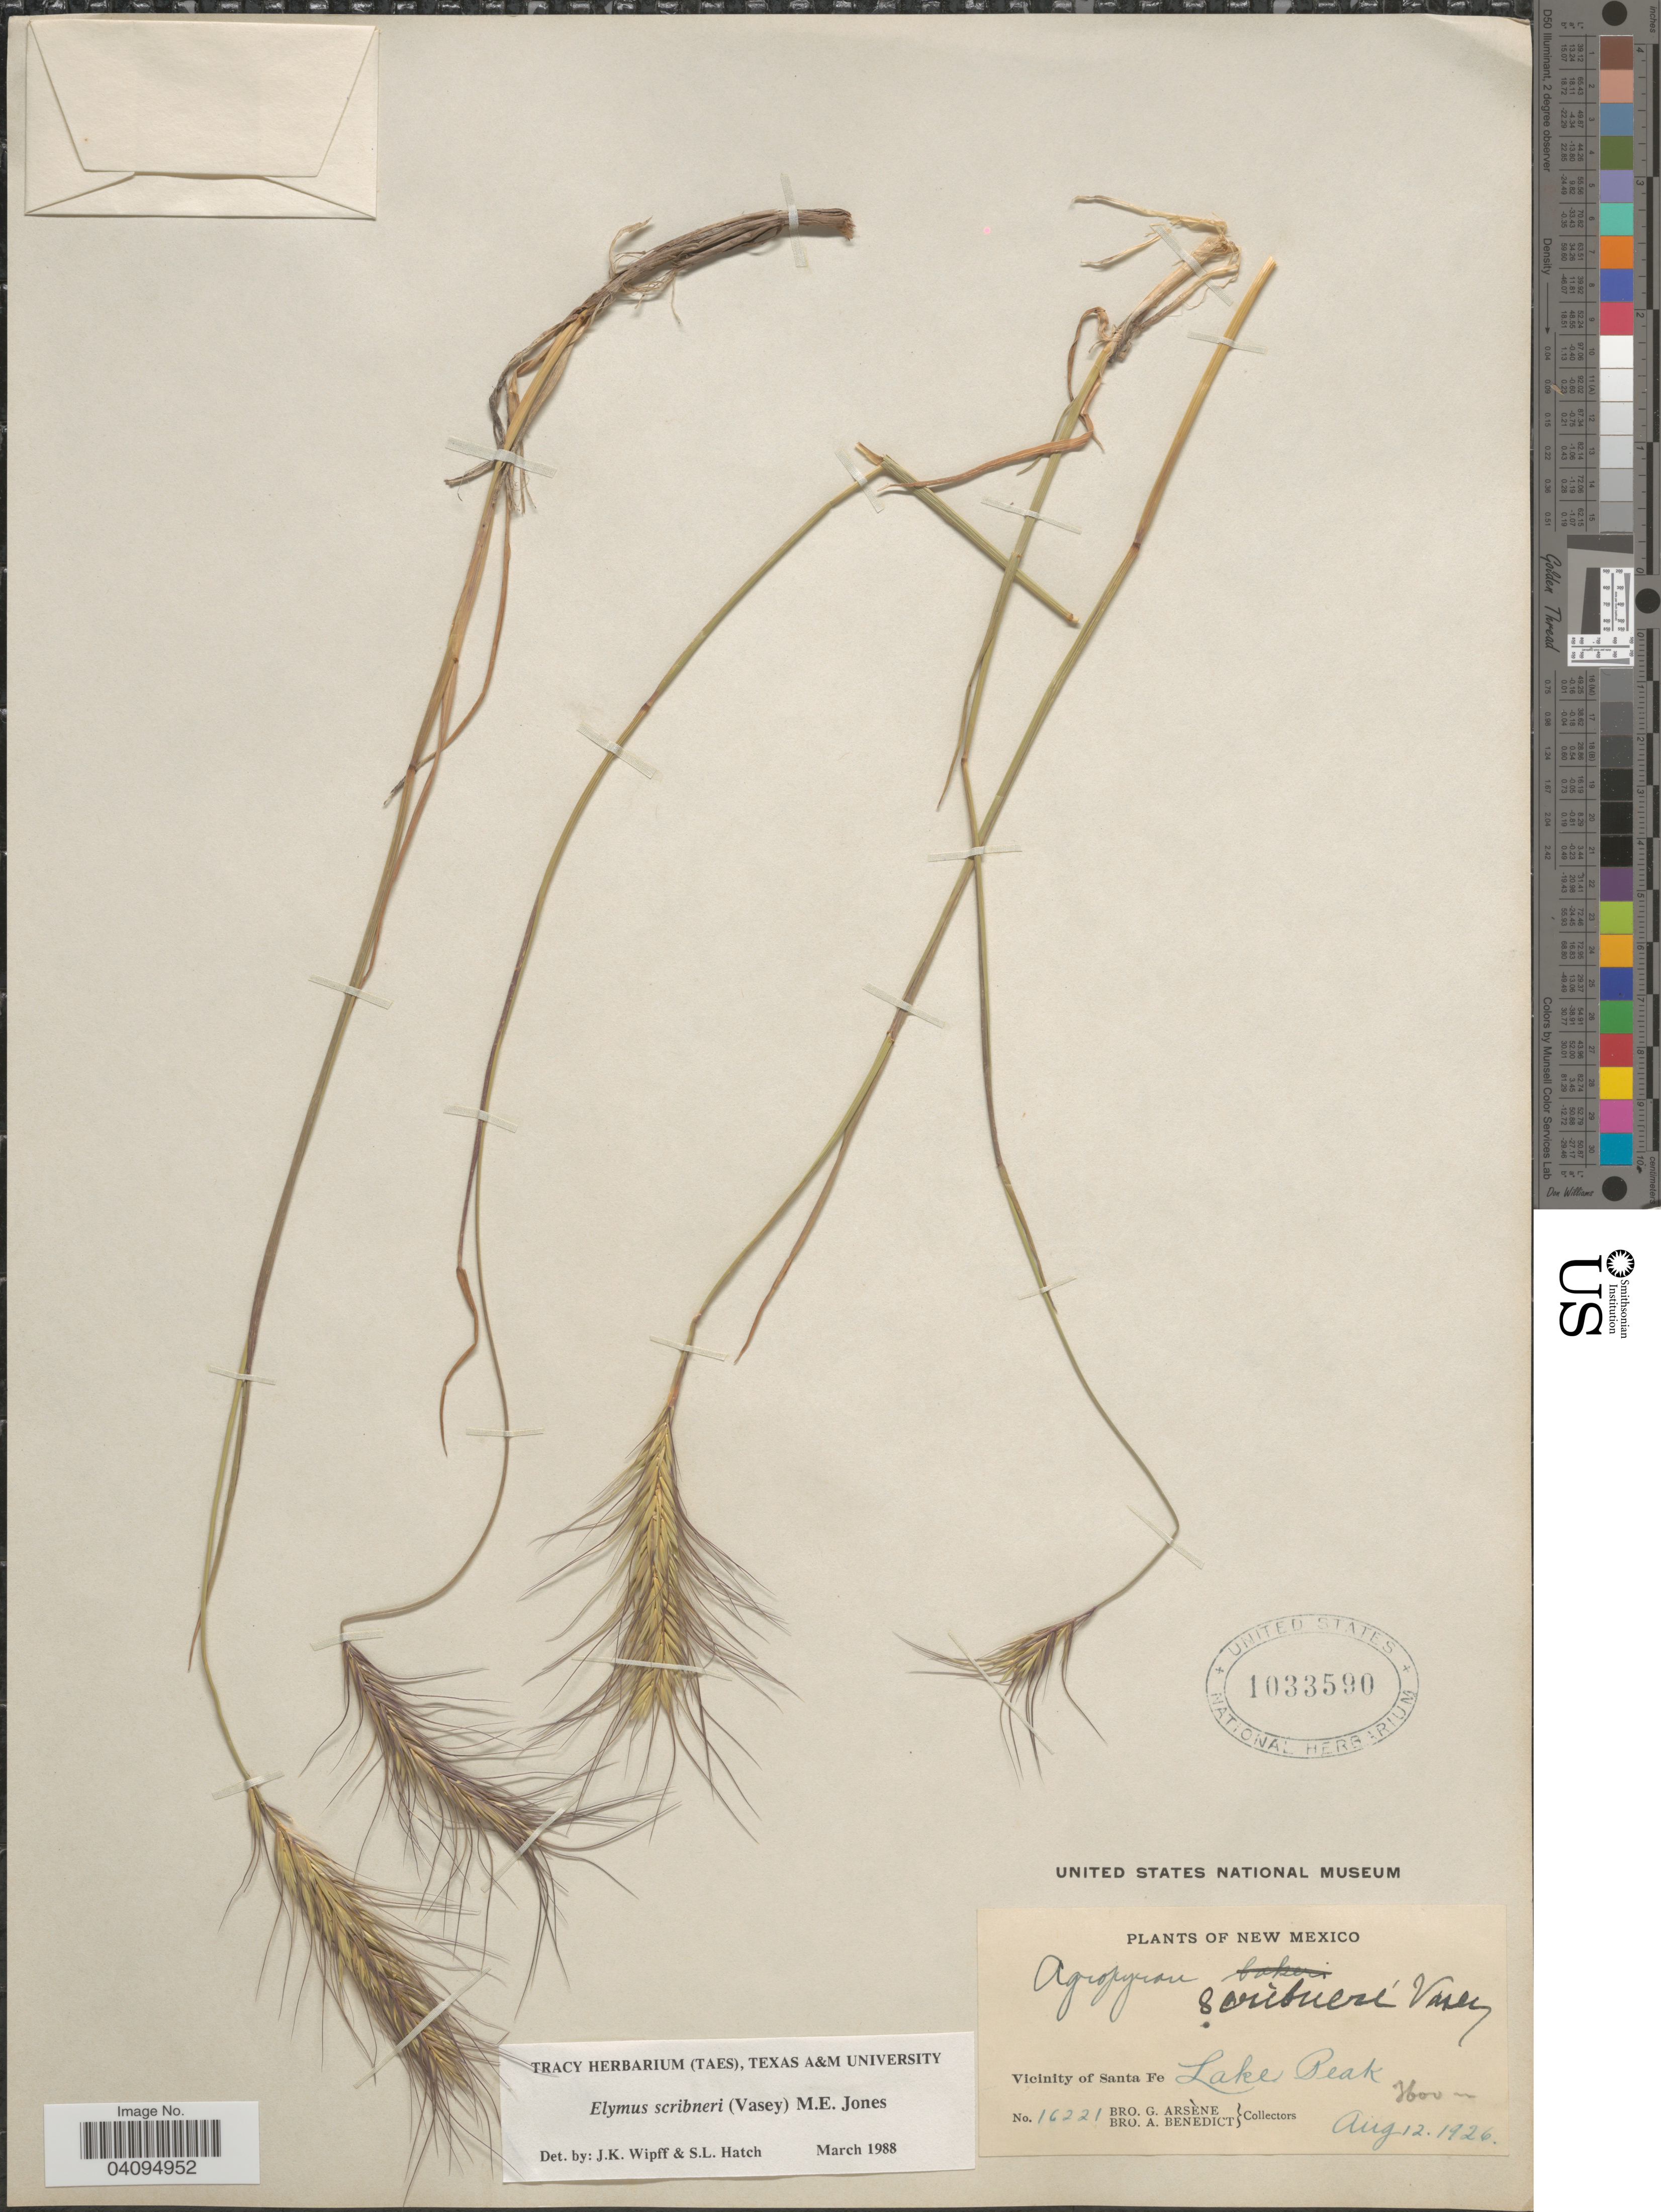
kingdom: Plantae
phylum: Tracheophyta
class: Liliopsida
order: Poales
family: Poaceae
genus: Elymus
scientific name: Elymus scribneri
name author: (Vasey) M.E. Jones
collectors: Bro. G. Arsène & Bro. A. Benedict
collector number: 16221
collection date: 1926-08-12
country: United States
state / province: New Mexico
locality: Vicinity of Santa Fe Lake Peak.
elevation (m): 3600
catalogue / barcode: US 1033590